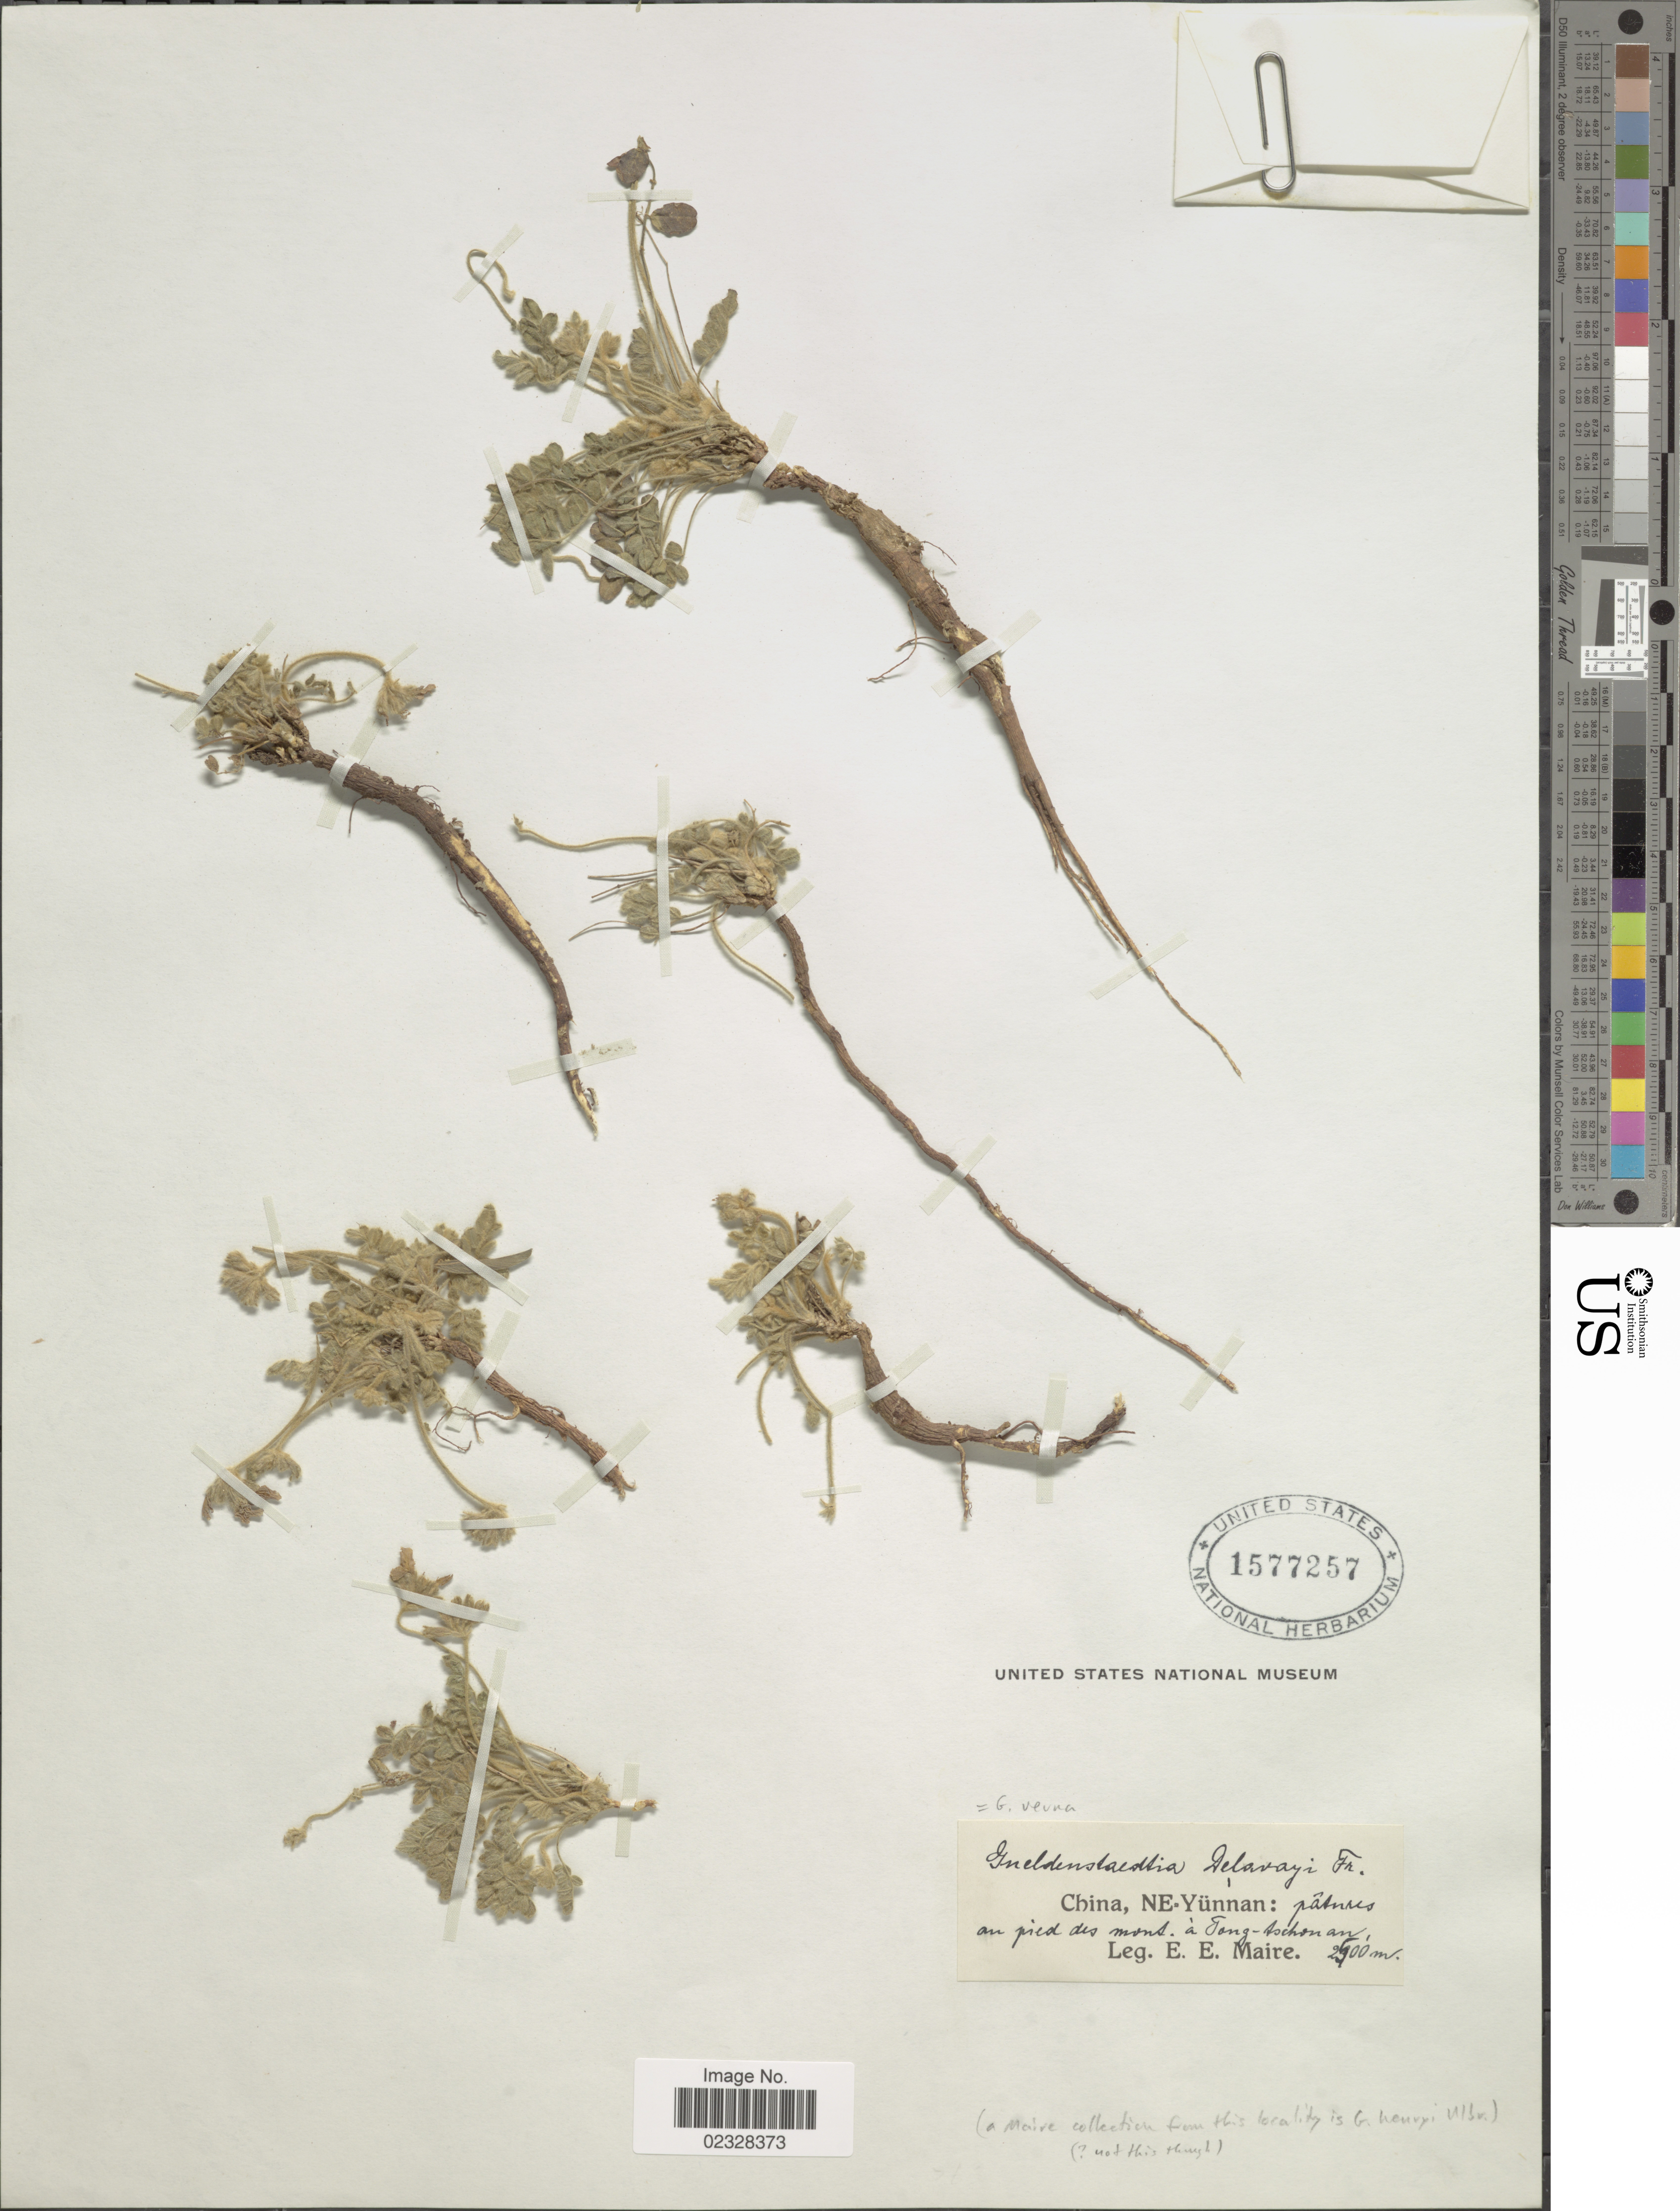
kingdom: Plantae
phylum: Tracheophyta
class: Magnoliopsida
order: Fabales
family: Fabaceae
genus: Gueldenstaedtia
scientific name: Gueldenstaedtia verna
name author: (Georgi) Boriss.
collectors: E. E. Maire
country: China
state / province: Yunnan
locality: NE-Yunnan: pastures an pied des mont a Jong-tschonan. [interpreted]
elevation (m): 2900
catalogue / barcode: US 1577257